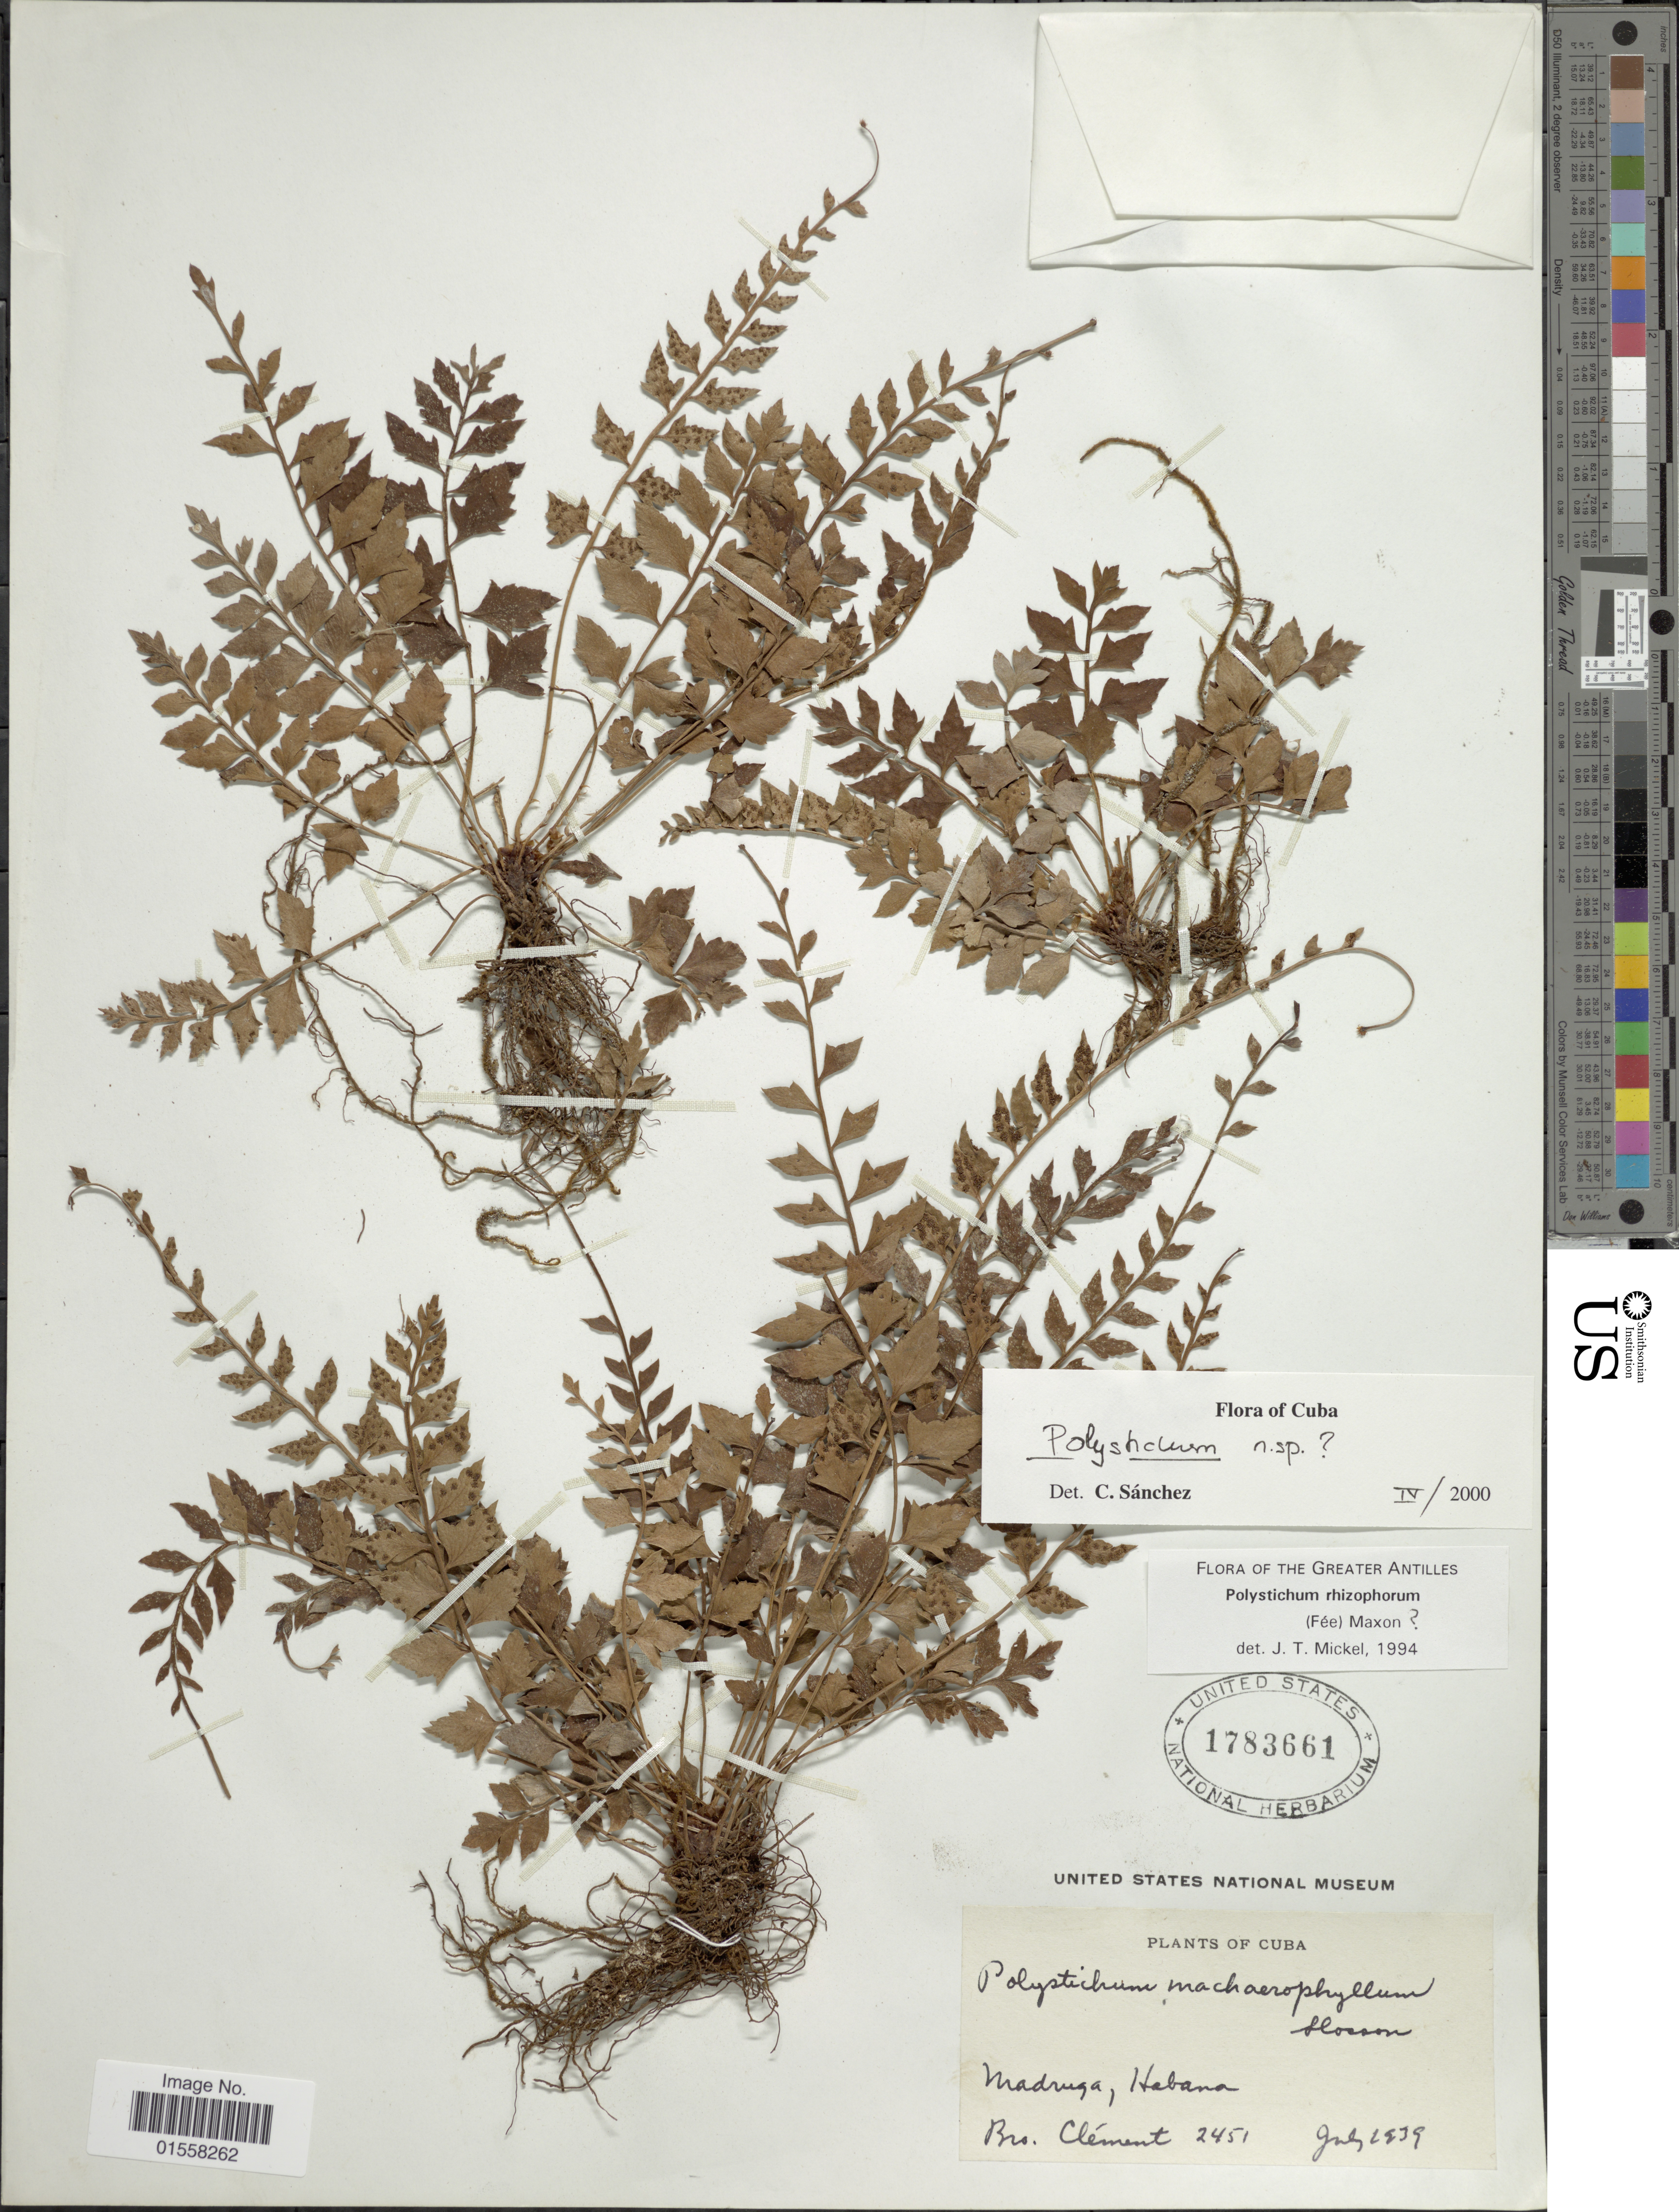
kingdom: Plantae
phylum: Tracheophyta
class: Polypodiopsida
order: Polypodiales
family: Dryopteridaceae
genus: Polystichum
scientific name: Polystichum sp.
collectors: B. Clement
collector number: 2451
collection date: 1939-07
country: Cuba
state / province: La Habana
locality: Cuba, Madruga, Habana.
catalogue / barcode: US 1783661